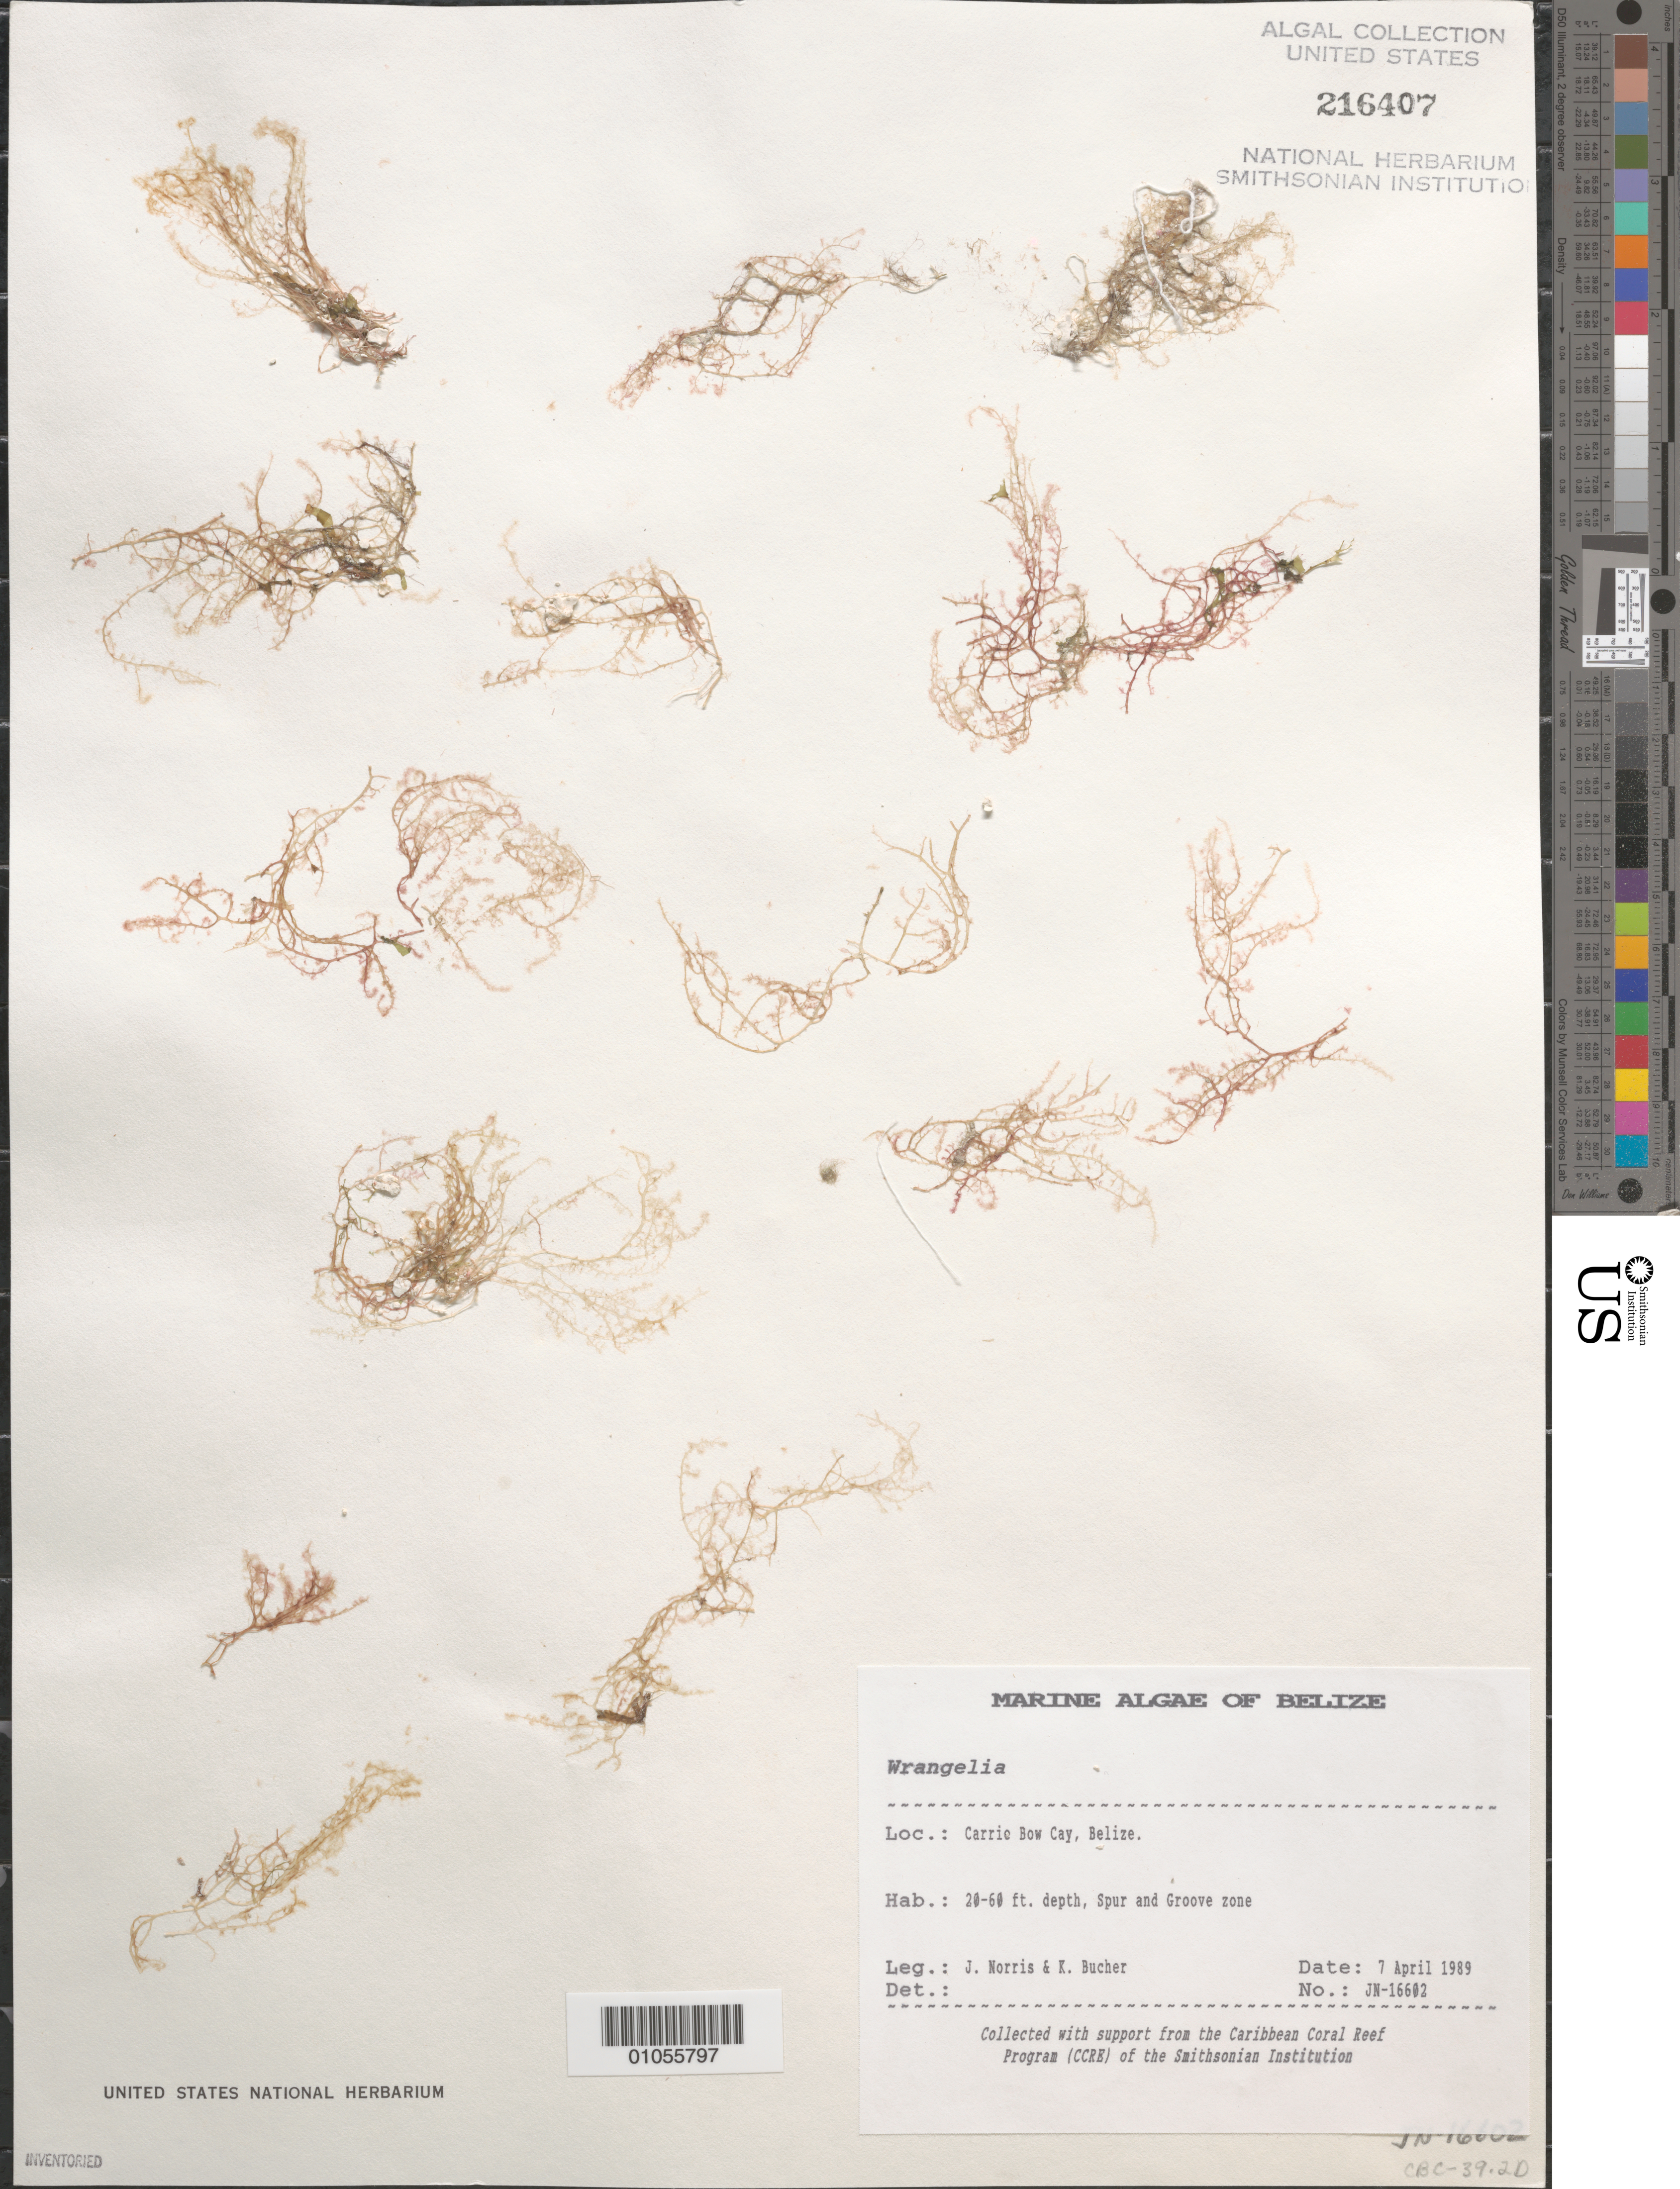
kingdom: Plantae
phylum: Rhodophyta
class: Florideophyceae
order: Ceramiales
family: Wrangeliaceae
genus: Wrangelia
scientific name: Wrangelia sp.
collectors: J. N. Norris & K. E. Bucher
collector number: JN-16602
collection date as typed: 07 Apr 1989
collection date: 1989-04-07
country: Belize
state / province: Stann Creek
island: Carrie Bow Cay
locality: Spur and groove zone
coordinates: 16 48'N, 88 05'W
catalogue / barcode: US 216407